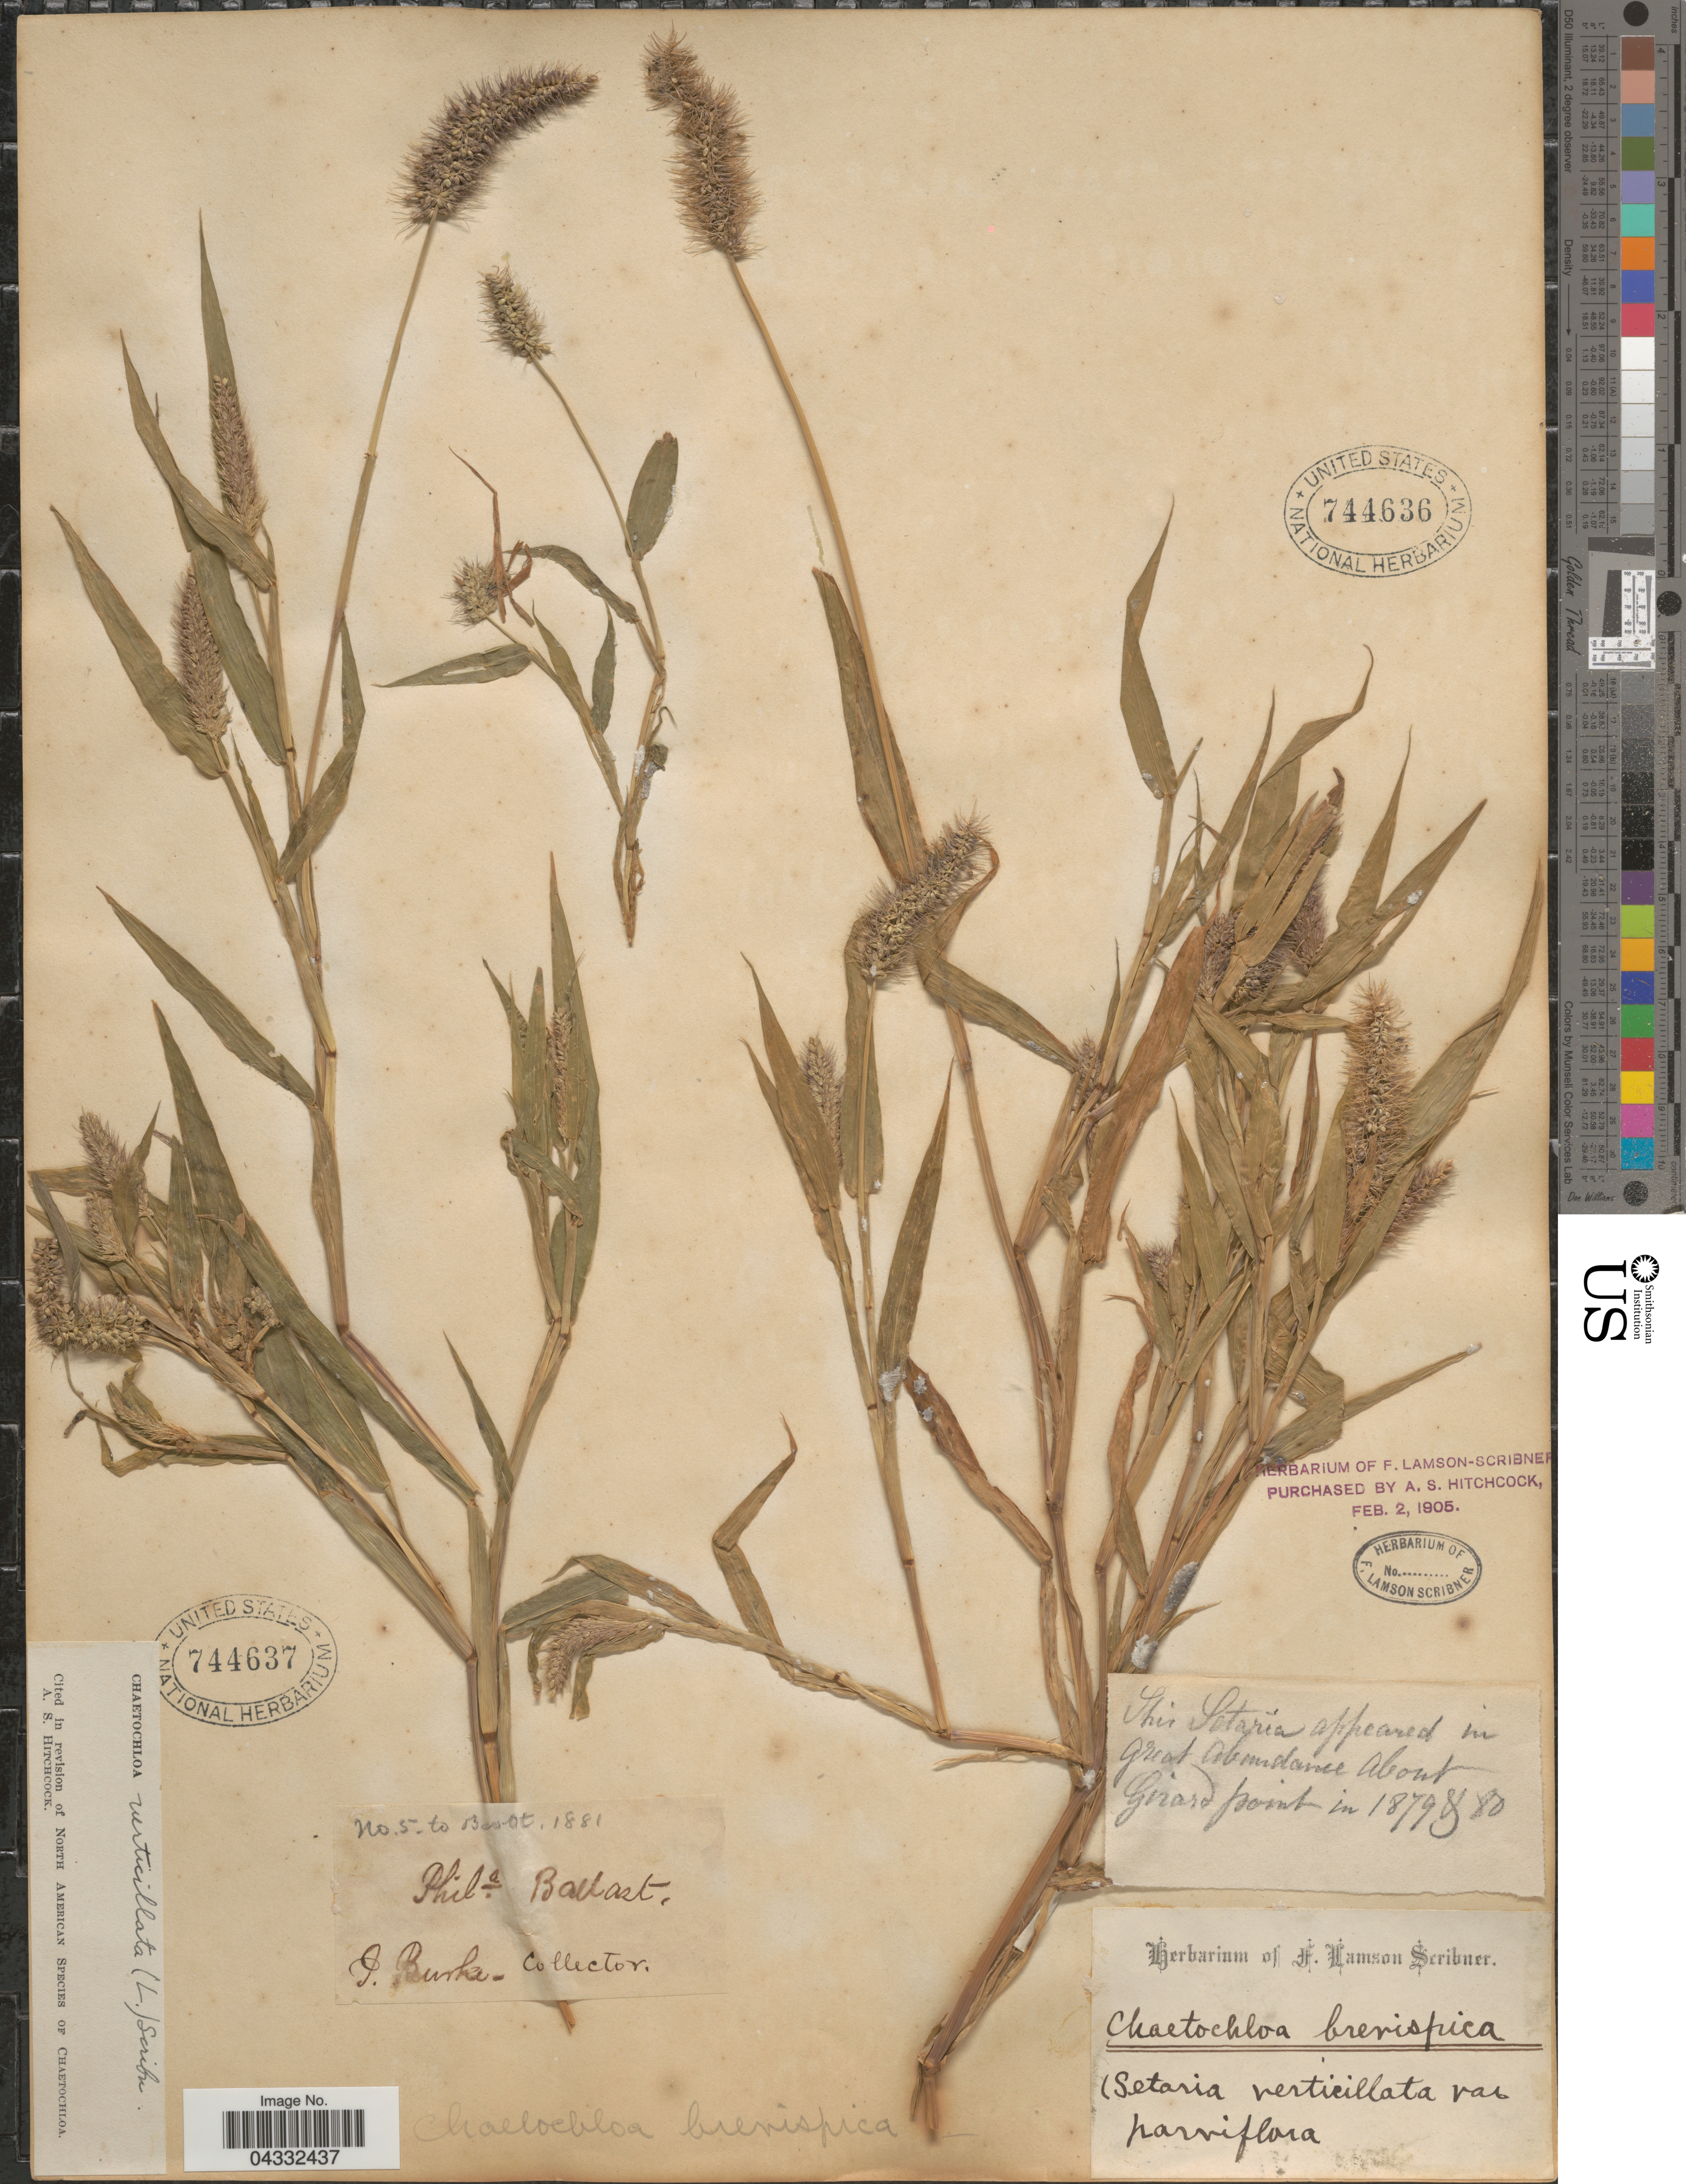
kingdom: Plantae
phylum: Tracheophyta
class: Liliopsida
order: Poales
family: Poaceae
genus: Setaria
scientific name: Setaria adhaerens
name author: (Forssk.) Chiov.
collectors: ex herb. F. Lamson Scribner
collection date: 1879/1880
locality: Great Abundance About Girard Point.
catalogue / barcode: US 744636-2